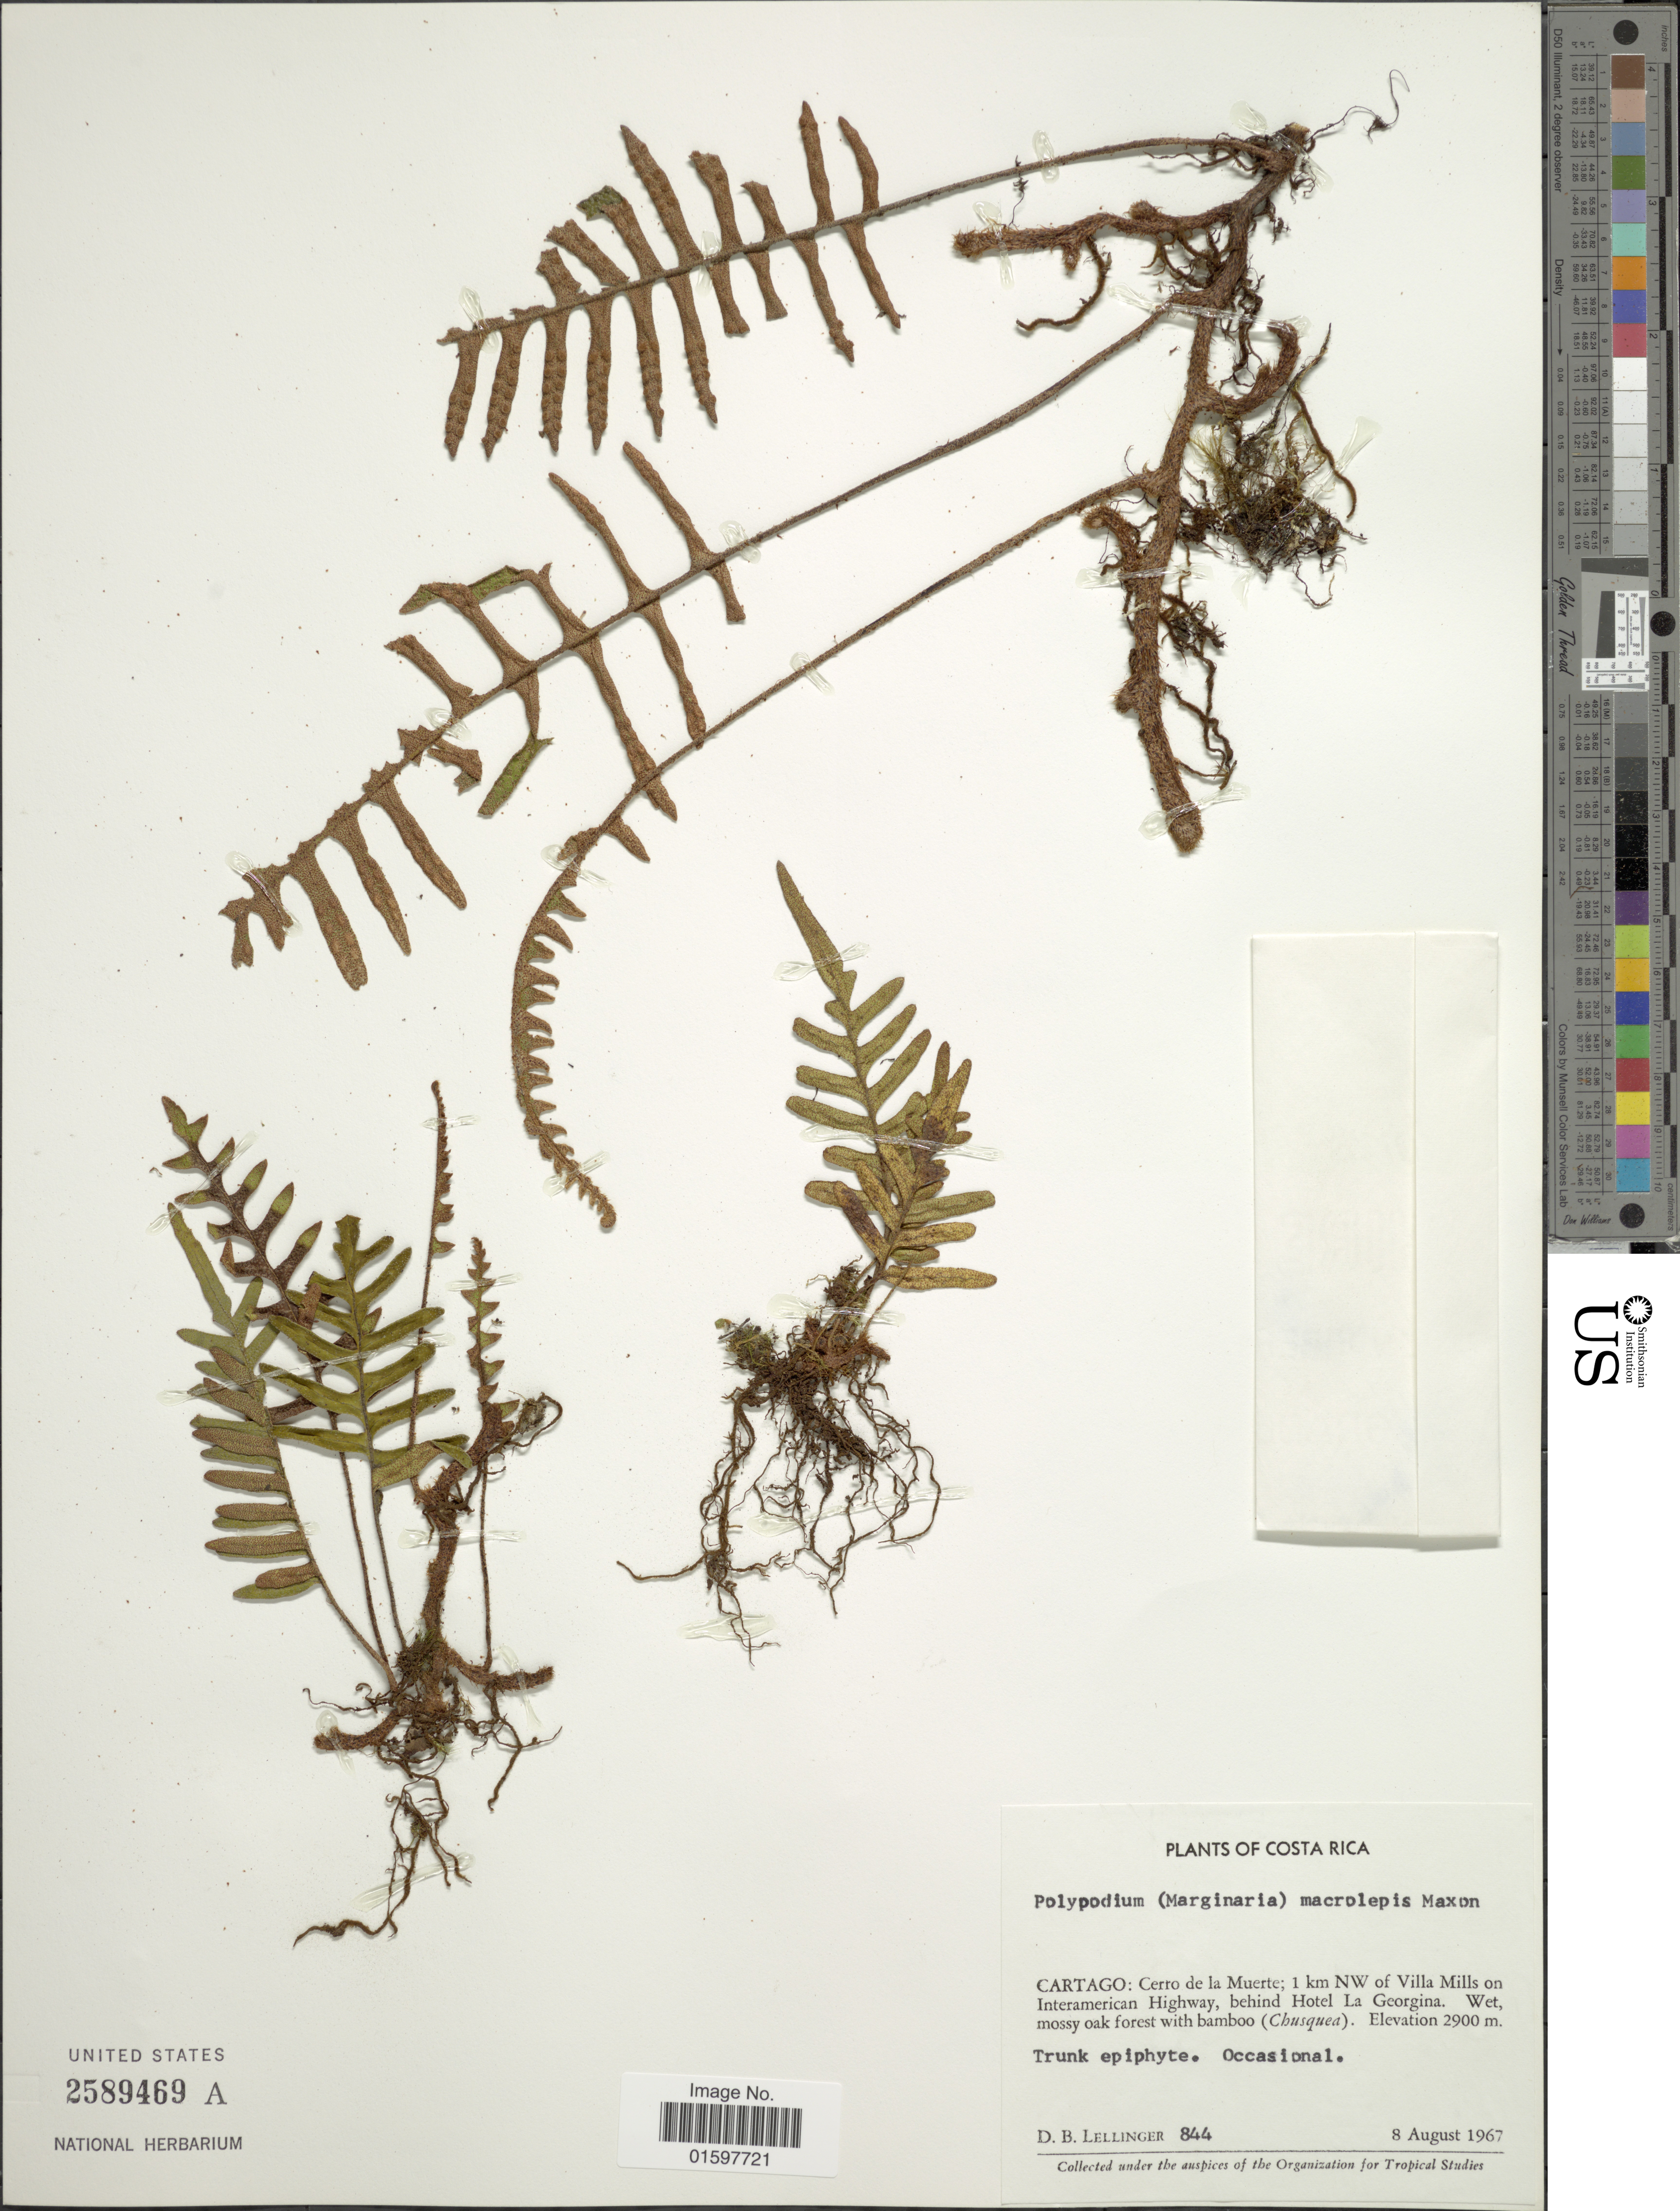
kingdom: Plantae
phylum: Tracheophyta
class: Polypodiopsida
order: Polypodiales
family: Polypodiaceae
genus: Pleopeltis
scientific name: Pleopeltis macrolepis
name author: (Maxon) A.R. Sm. & Tejero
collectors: D. B. Lellinger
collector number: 844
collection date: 1967-08-08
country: Costa Rica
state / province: Cartago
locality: Cerro de la Muerte; 1 km NW of Villa Mills on Interamerican Highway, behind Hotel La Georgina.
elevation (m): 2900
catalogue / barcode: US 2589469A